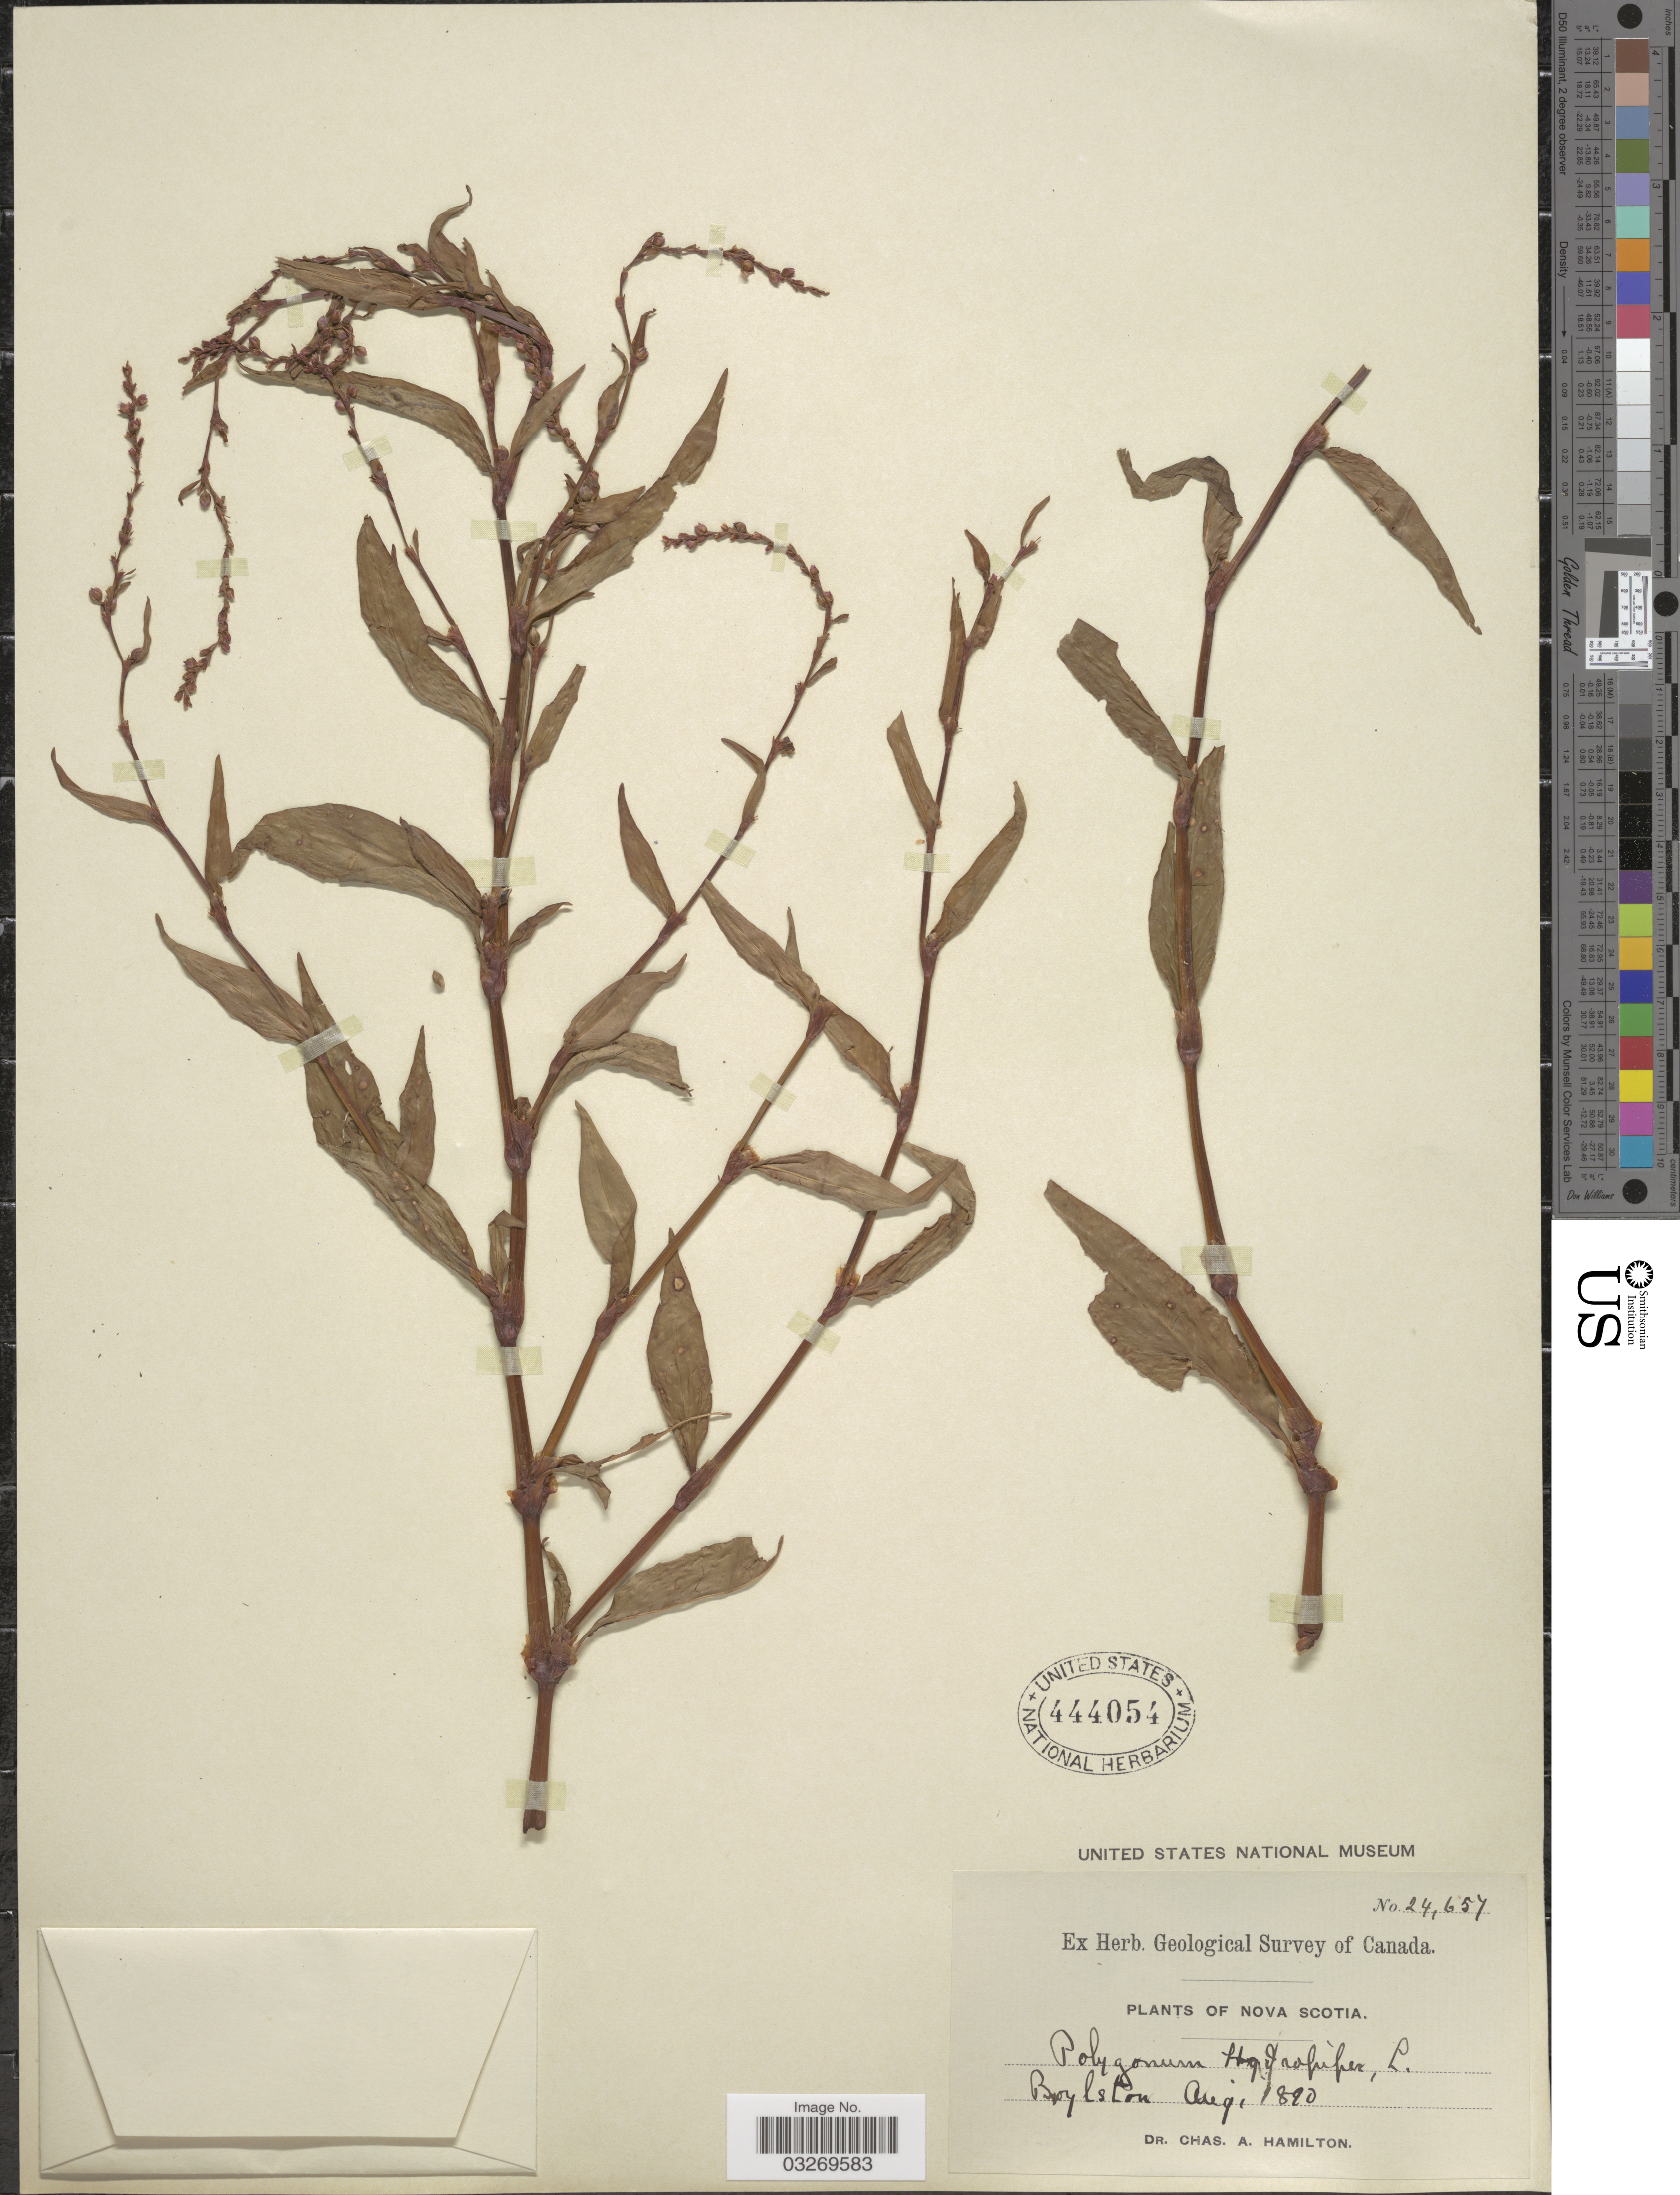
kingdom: Plantae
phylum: Tracheophyta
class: Magnoliopsida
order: Caryophyllales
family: Polygonaceae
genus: Persicaria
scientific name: Persicaria hydropiper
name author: (L.) Delarbre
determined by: Atha, D. E.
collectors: C. A. Hamilton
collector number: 24657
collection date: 1890-08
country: Canada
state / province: Nova Scotia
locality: Boylston.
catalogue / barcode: US 444054